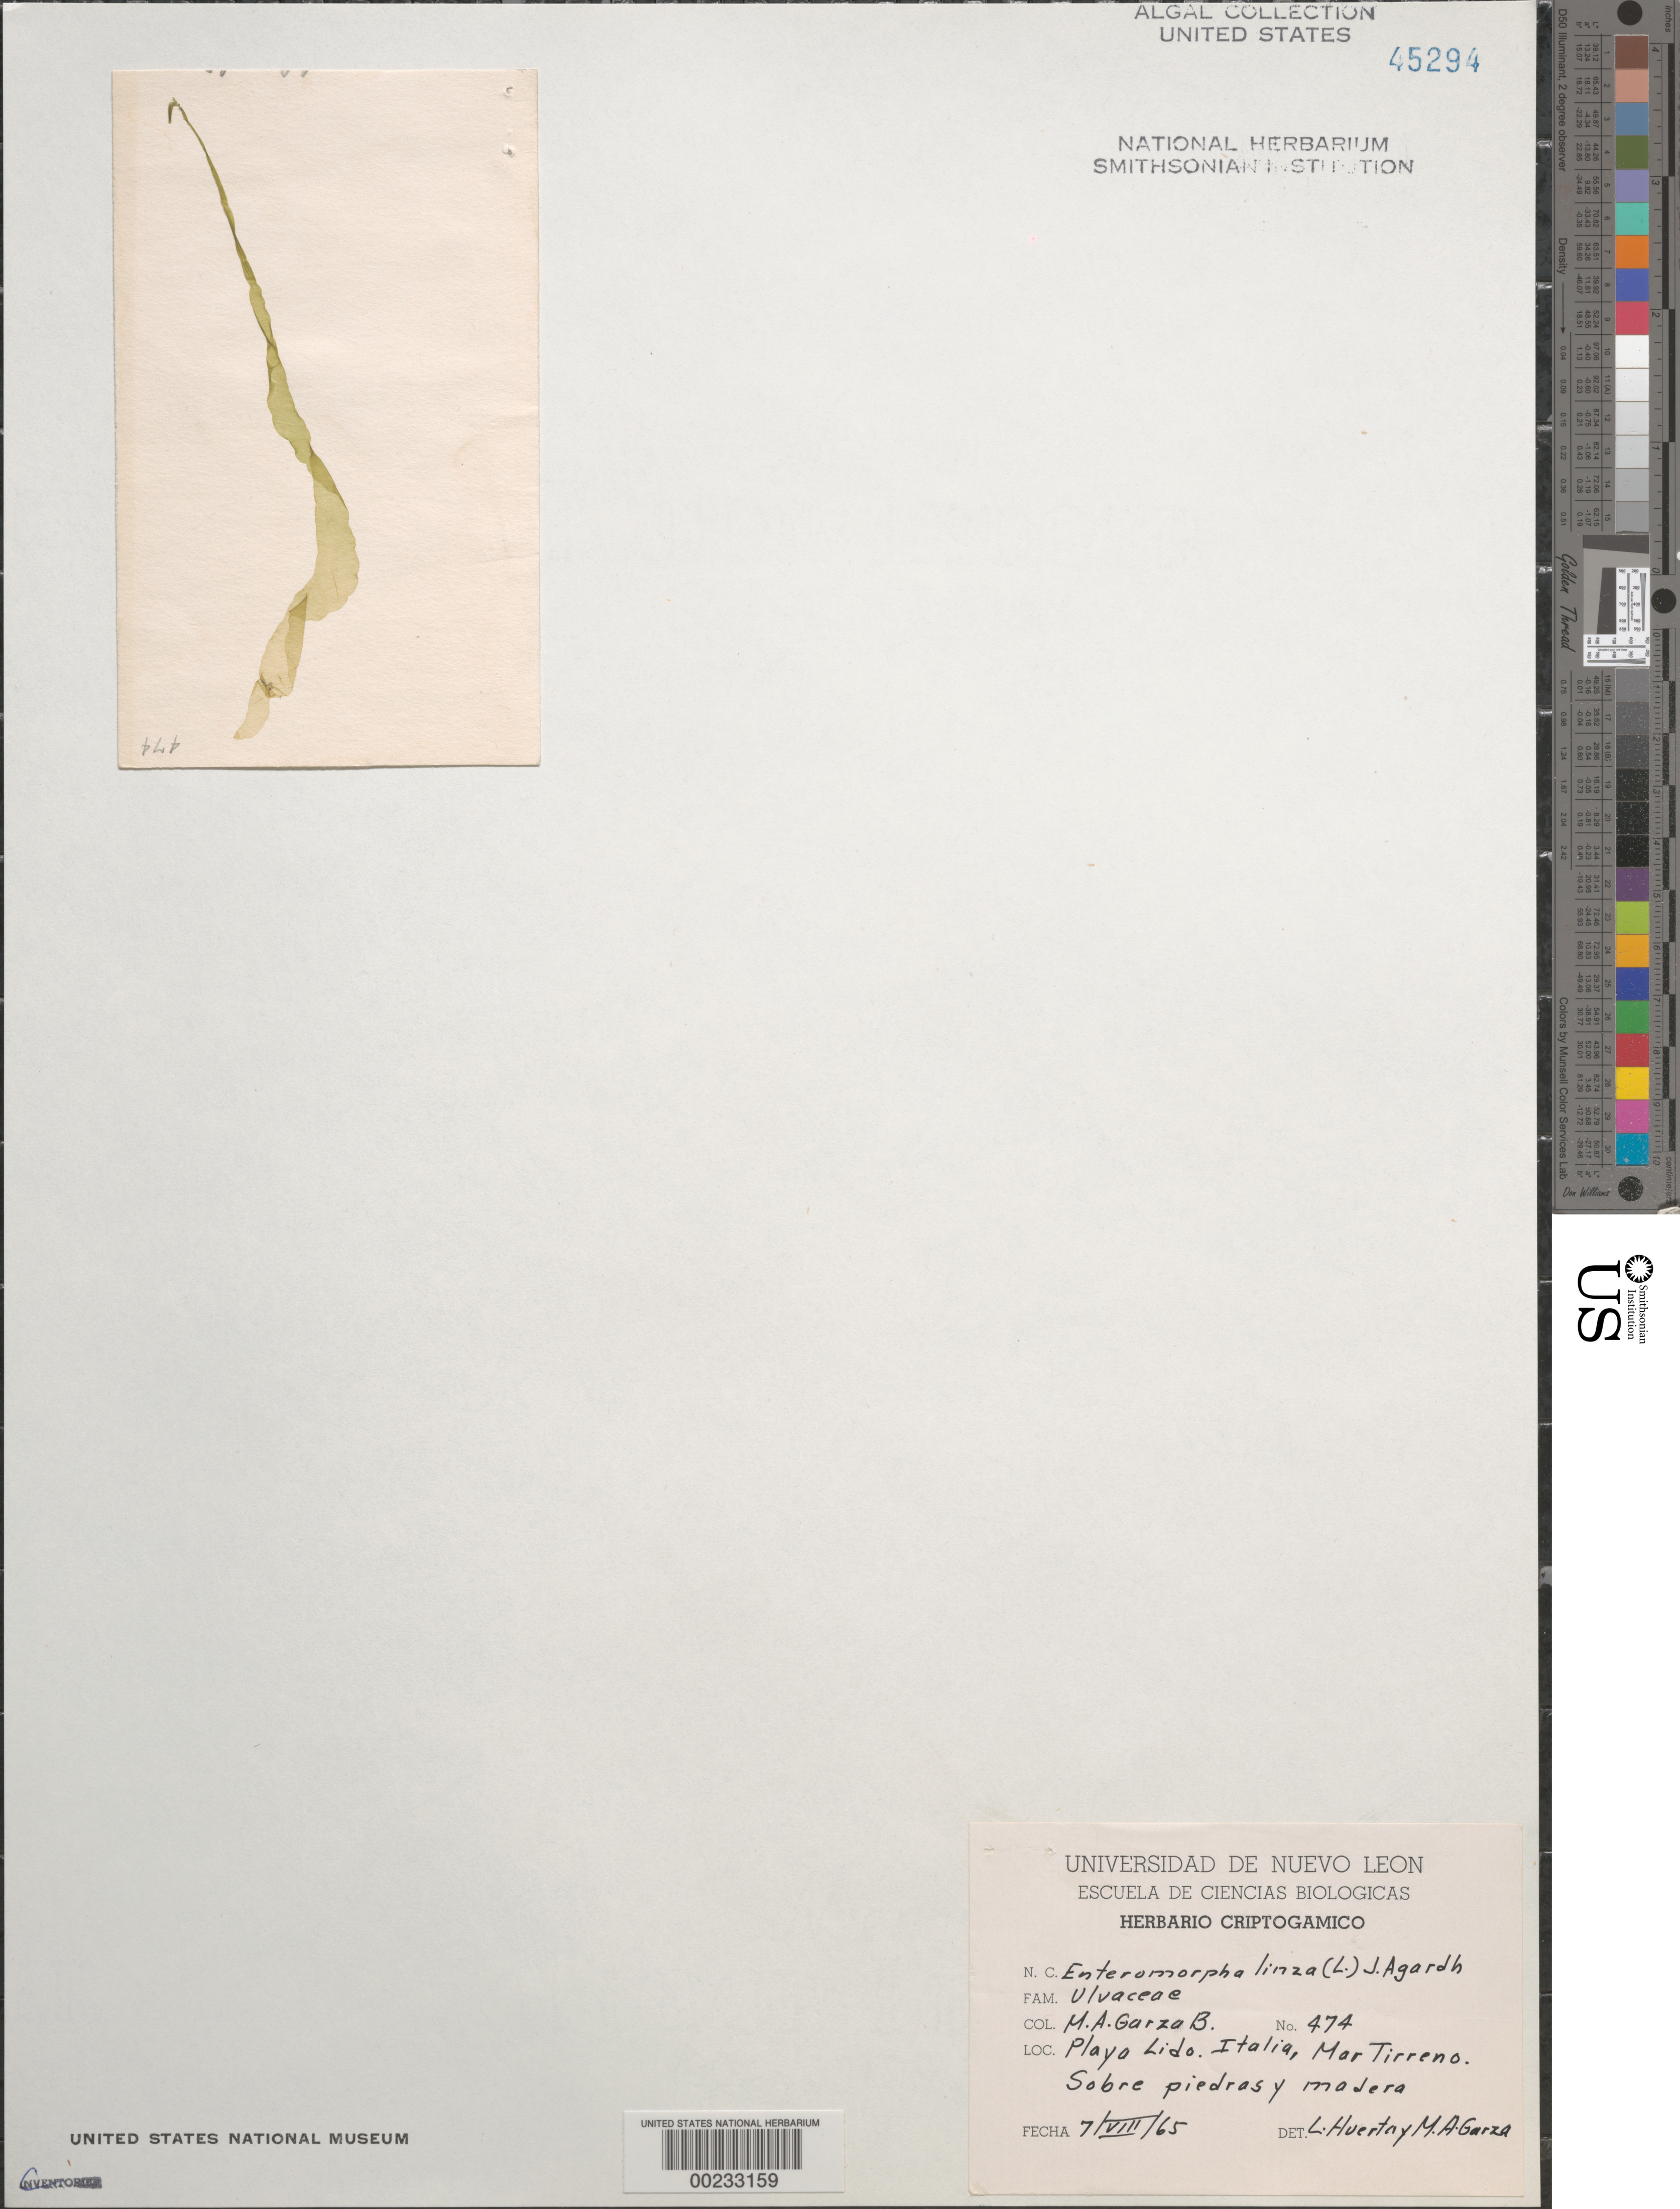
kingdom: Plantae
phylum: Chlorophyta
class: Ulvophyceae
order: Ulvales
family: Ulvaceae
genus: Ulva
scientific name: Ulva clathrata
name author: (Roth) C. Agardh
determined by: Algae name updating Project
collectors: M. Garza Barrientos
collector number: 474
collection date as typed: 07 Aug 1965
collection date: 1965-08-07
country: Italy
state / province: Veneto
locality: Playa lido, tyrrhenian sea (mar tirreno)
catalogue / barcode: US 45294